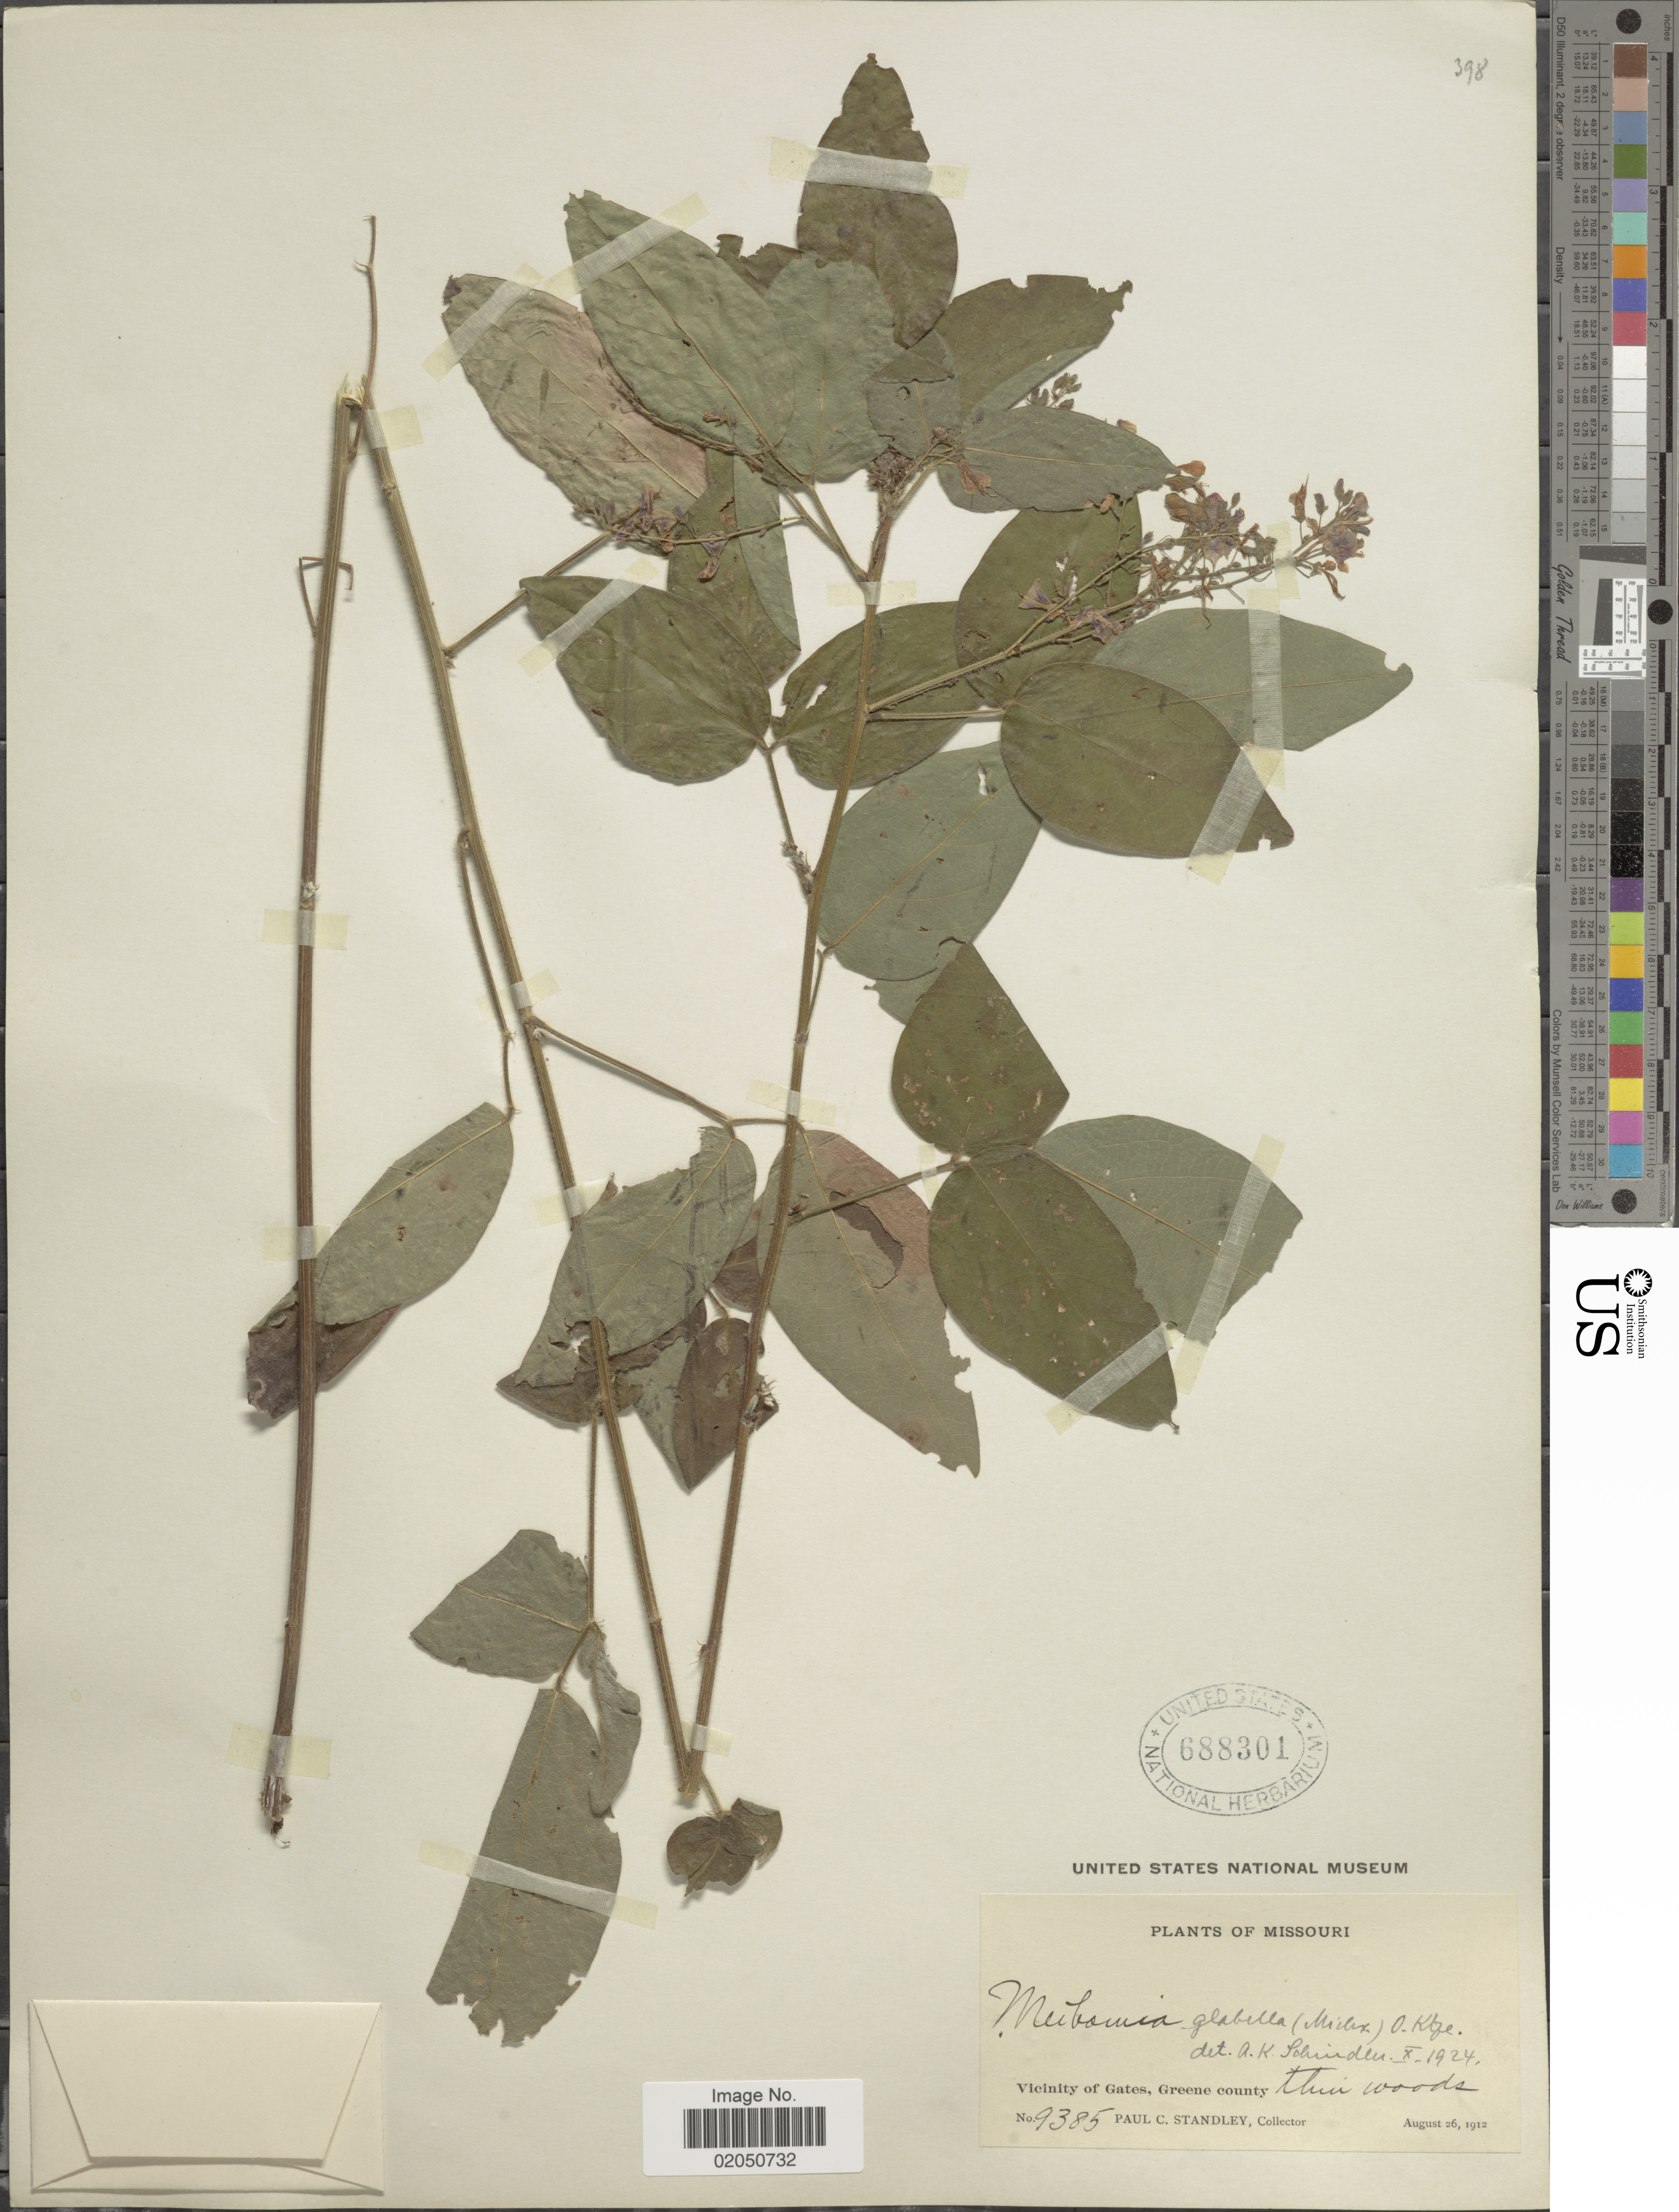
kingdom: Plantae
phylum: Tracheophyta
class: Magnoliopsida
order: Fabales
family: Fabaceae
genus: Desmodium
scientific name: Desmodium glabellum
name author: (Michx.) DC.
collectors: P. C. Standley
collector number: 9385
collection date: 1912-08-26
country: United States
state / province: Missouri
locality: Vicinity of Gates, Greene County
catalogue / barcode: US 688301